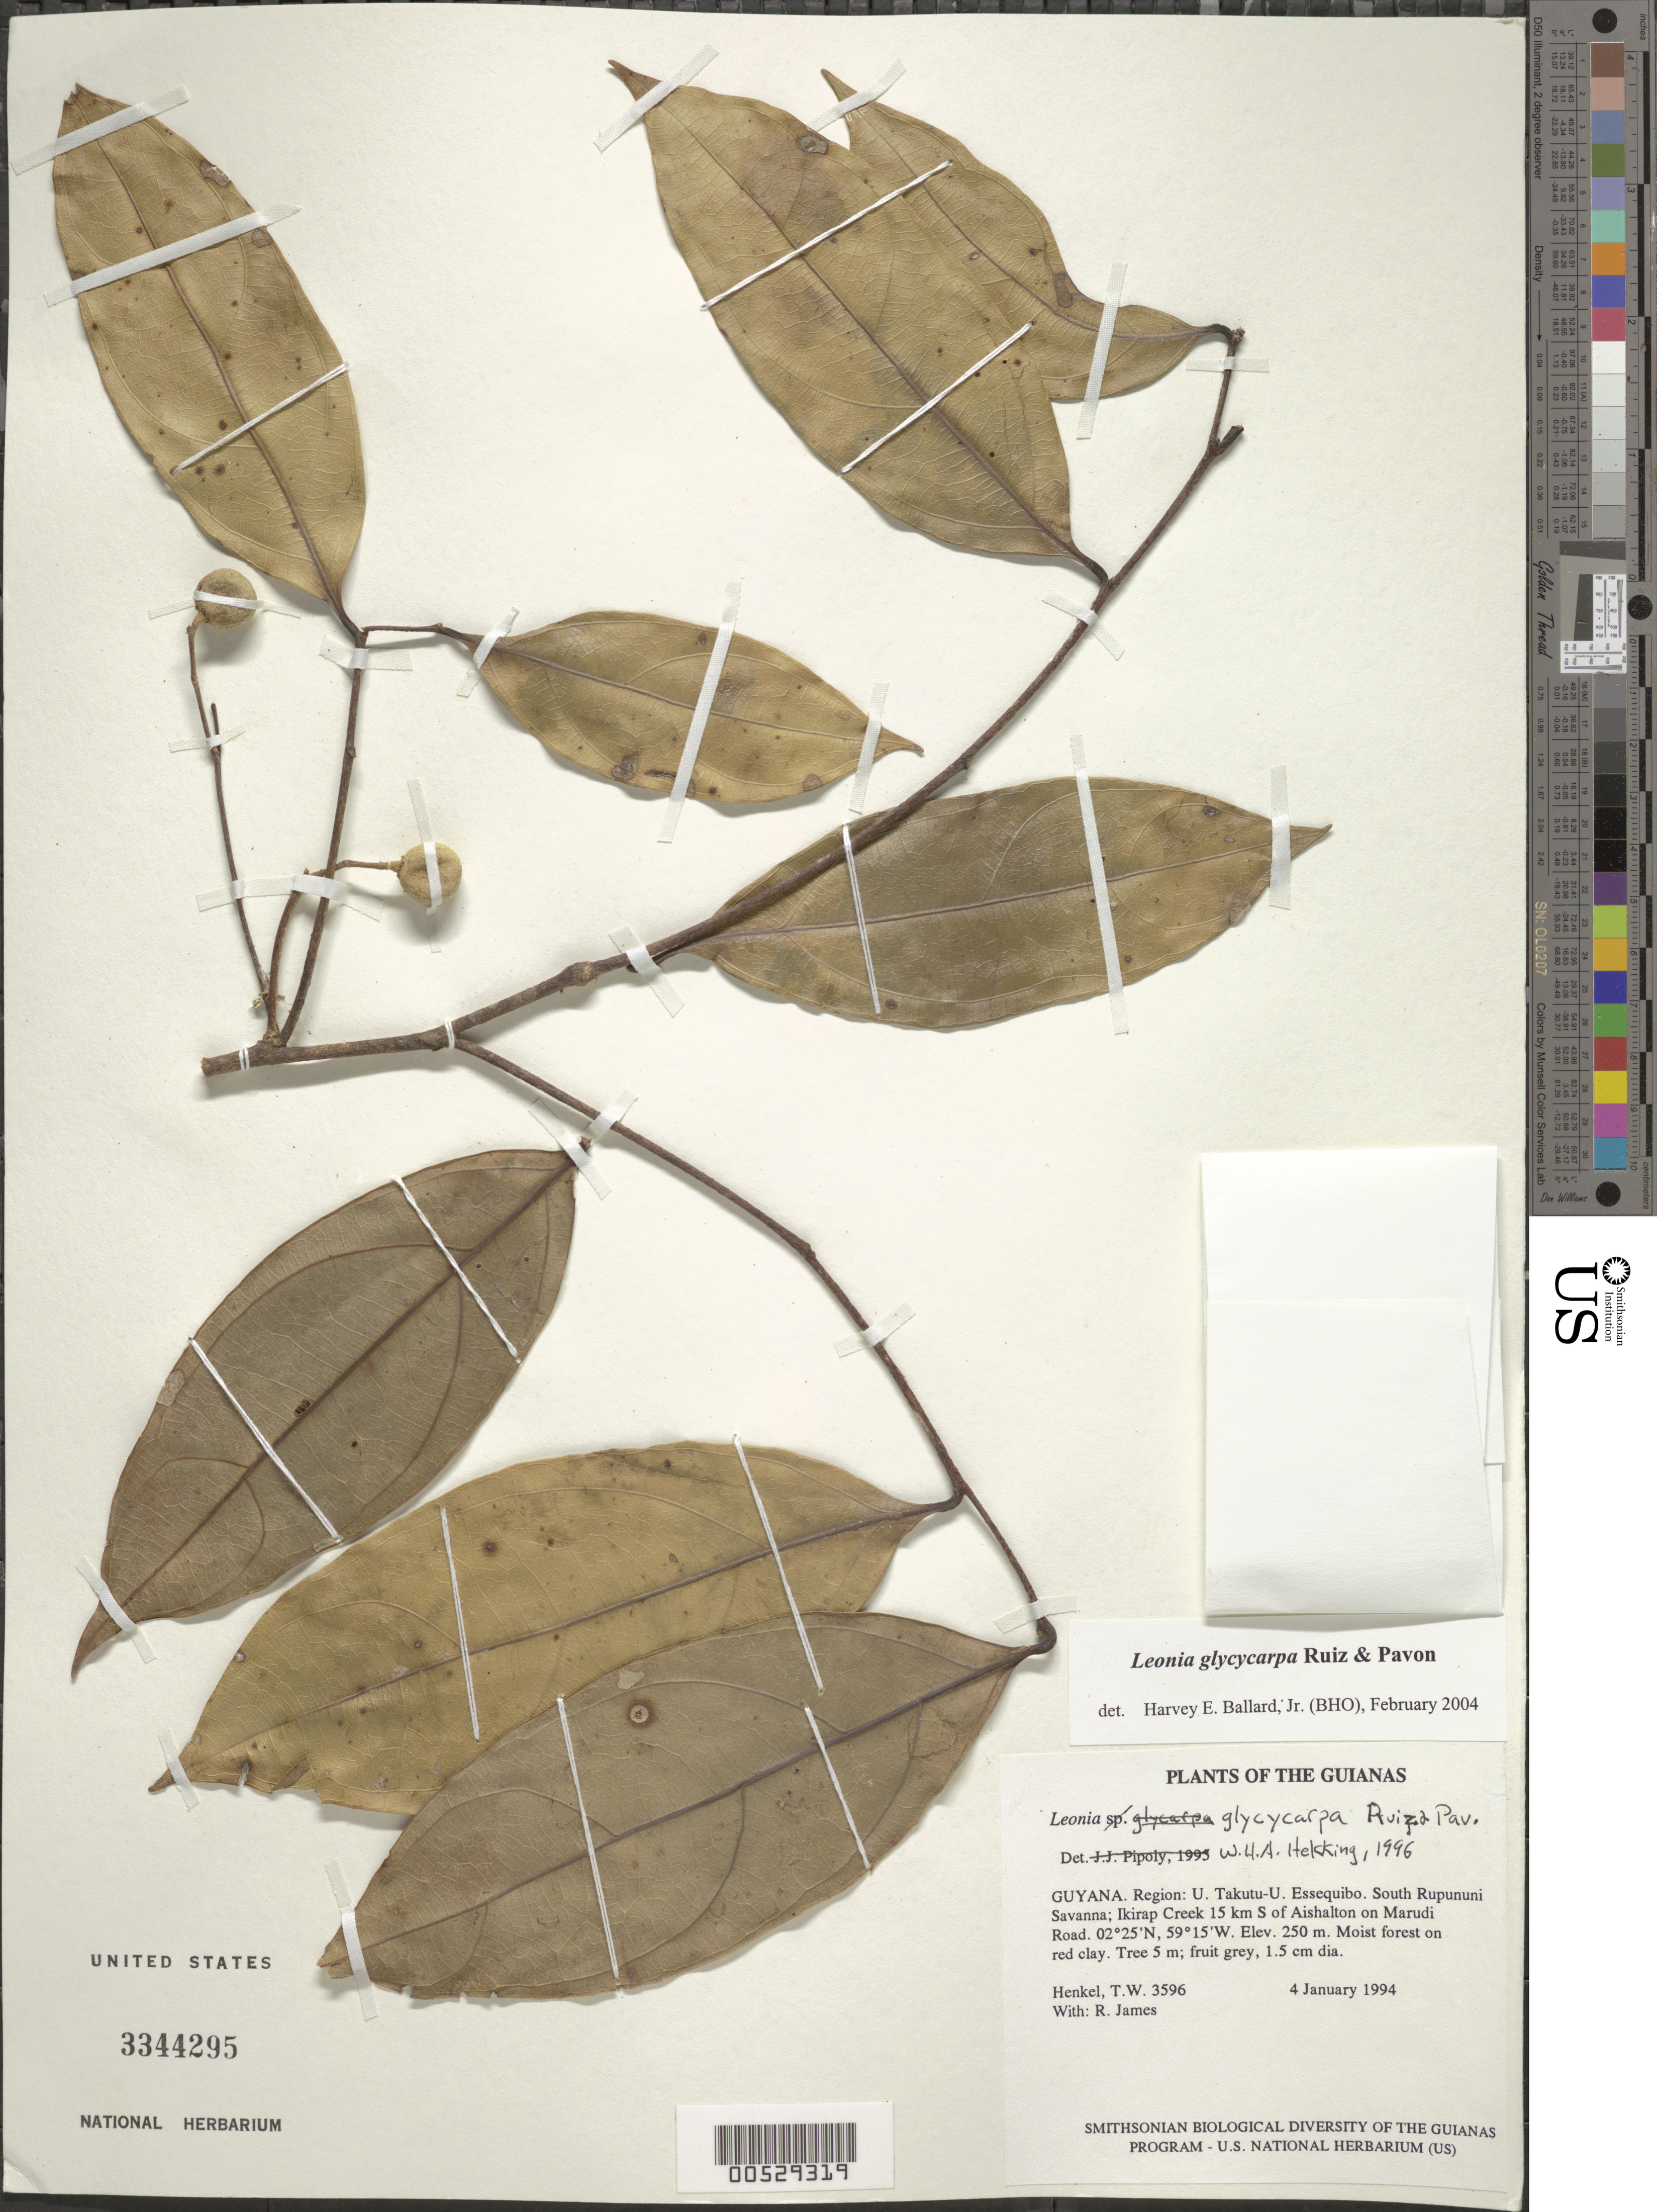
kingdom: Plantae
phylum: Tracheophyta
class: Magnoliopsida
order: Malpighiales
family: Violaceae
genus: Leonia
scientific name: Leonia glycycarpa var. glycycarpa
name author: Ruiz & Pav.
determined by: Daly, D. C.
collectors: T. Henkel & R. James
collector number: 3596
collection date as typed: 4 January 1994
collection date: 1994-01-04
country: Guyana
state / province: U. Takutu-U. Essequibo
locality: South Rupununi Savanna; Ikirap Creek 15 km S of Aishalton on Marudi Road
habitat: Moist forest on red clay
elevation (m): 250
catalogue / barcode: US 3344295